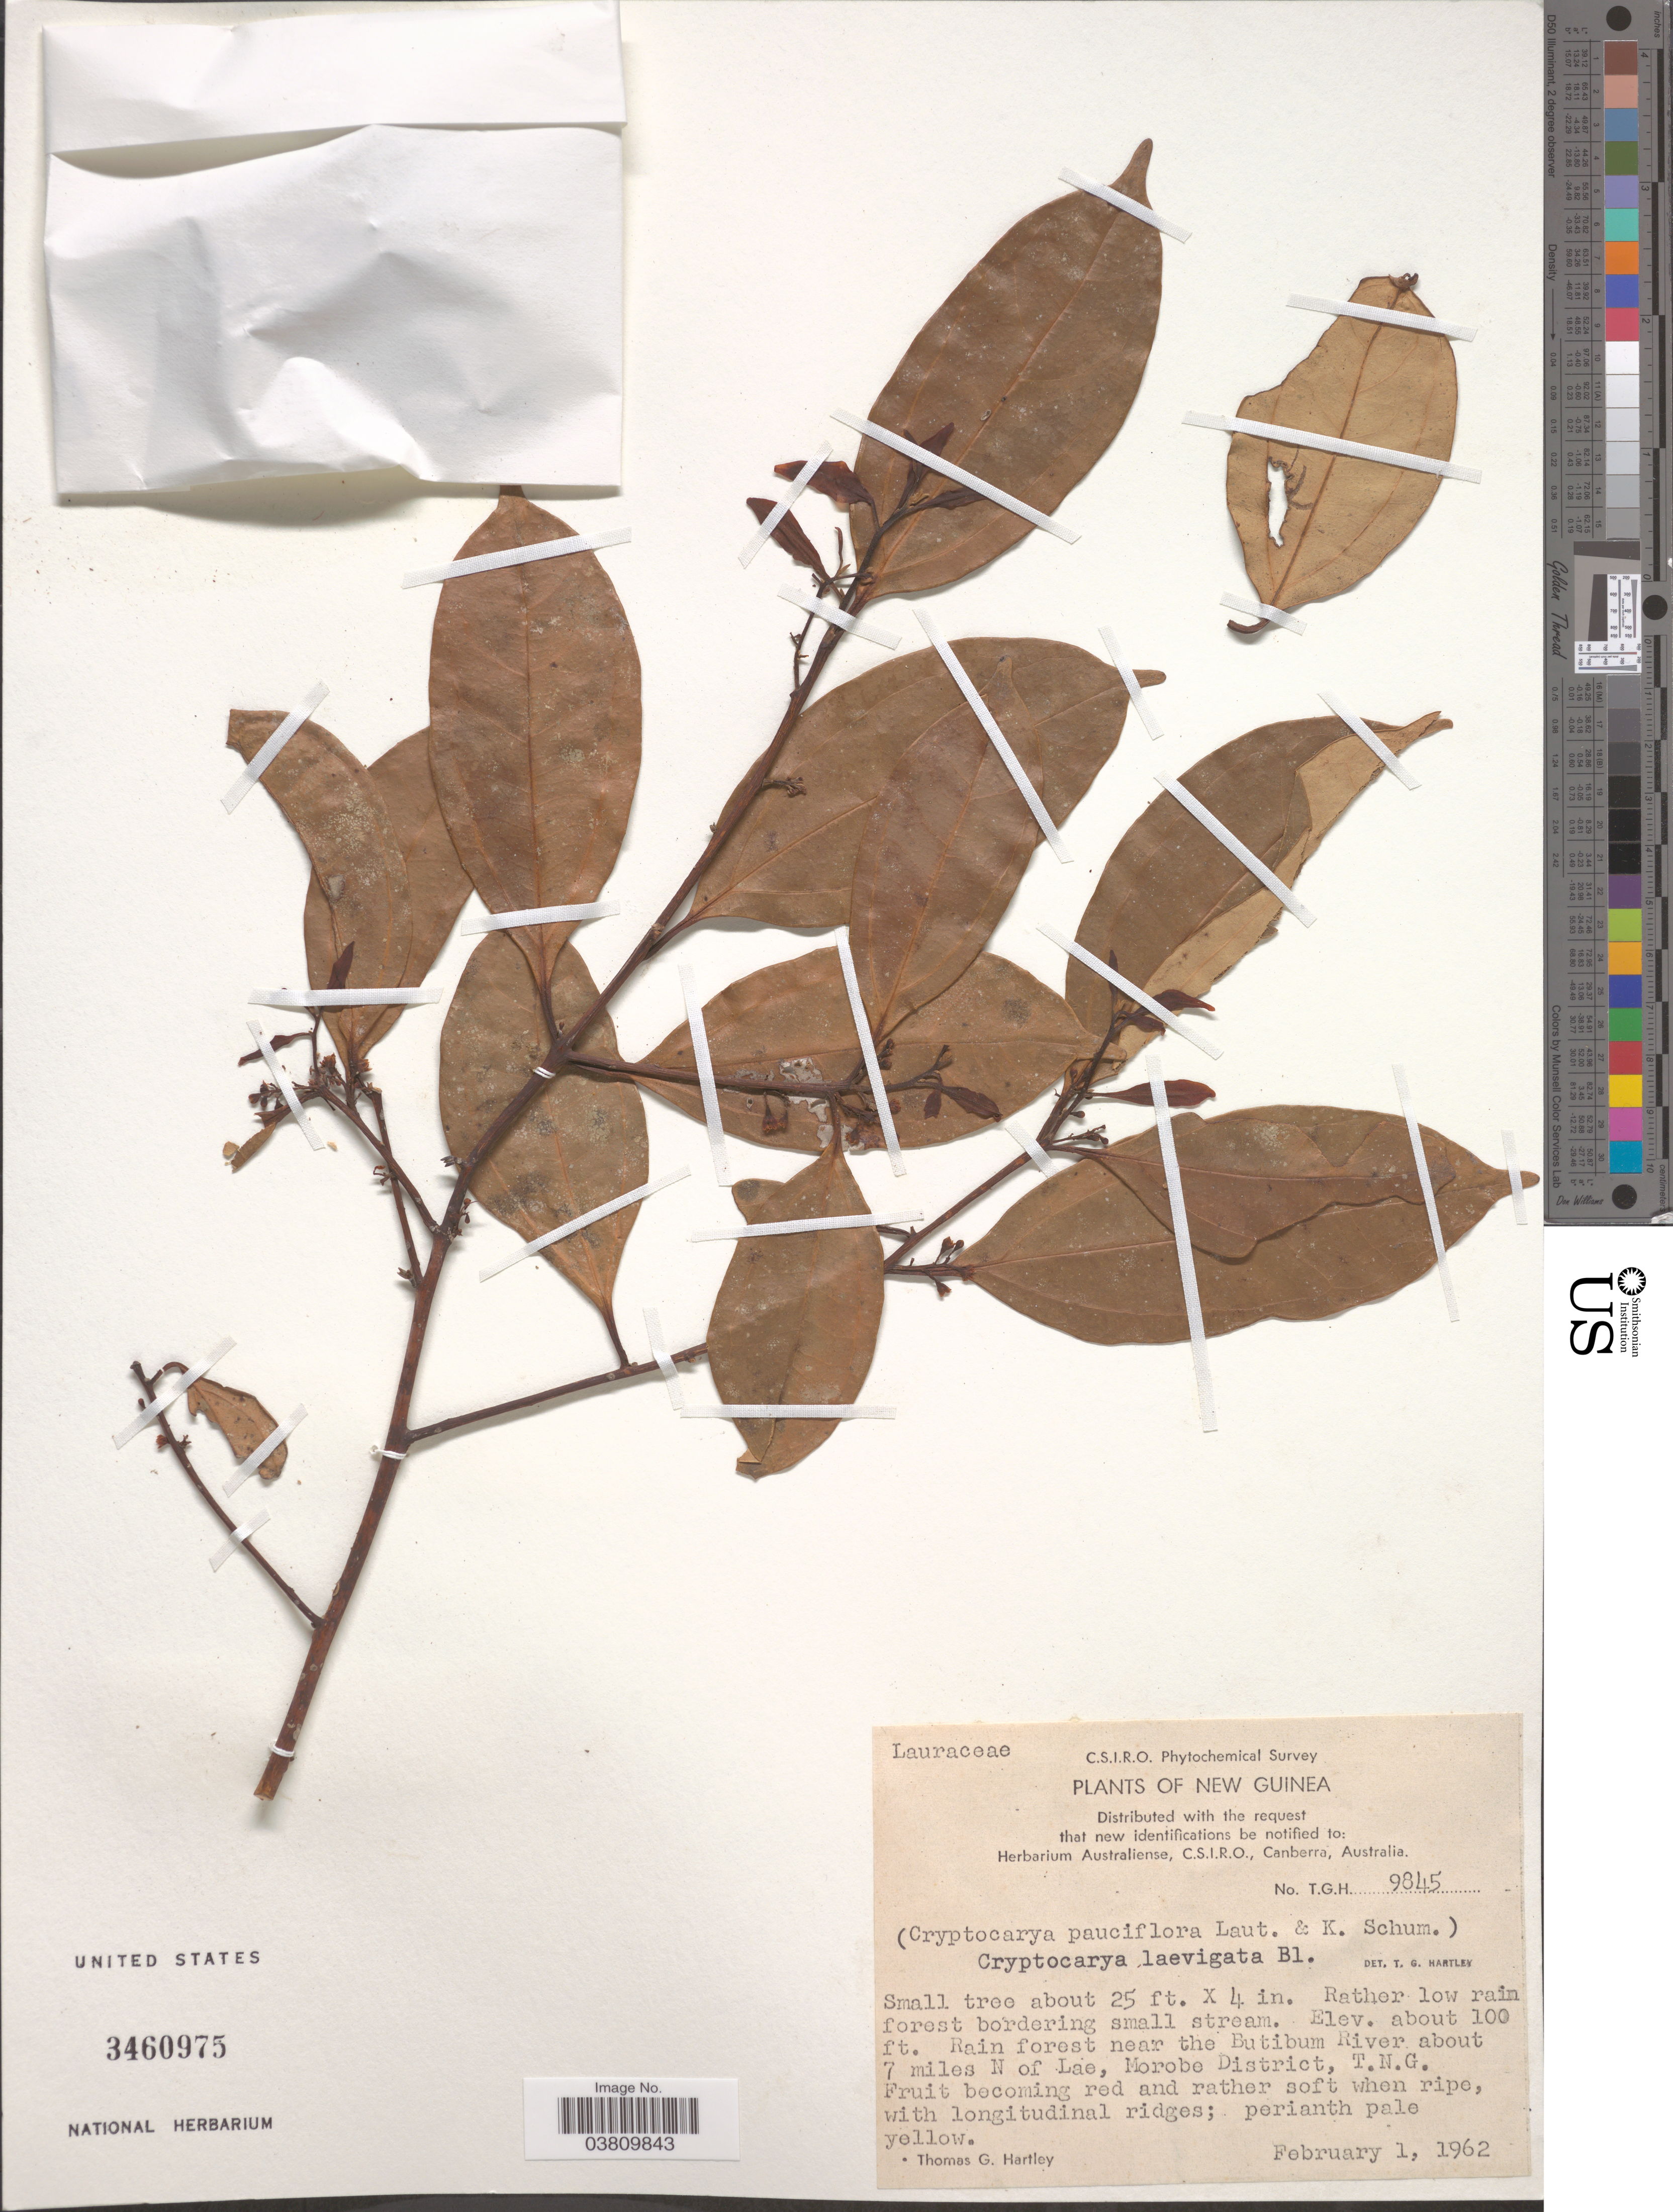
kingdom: Plantae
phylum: Tracheophyta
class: Magnoliopsida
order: Laurales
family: Lauraceae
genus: Cryptocarya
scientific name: Cryptocarya laevigata Elmer, nom illeg., non Blume (1825)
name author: Elmer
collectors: T. G. Hartley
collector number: TGH 9845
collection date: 1962-02-01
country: Papua New Guinea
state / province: Morobe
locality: New Guinea. Rain forest near the butibum River about 7 miles N of Lae, Morobe District, T.N.G.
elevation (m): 30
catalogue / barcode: US 3460975